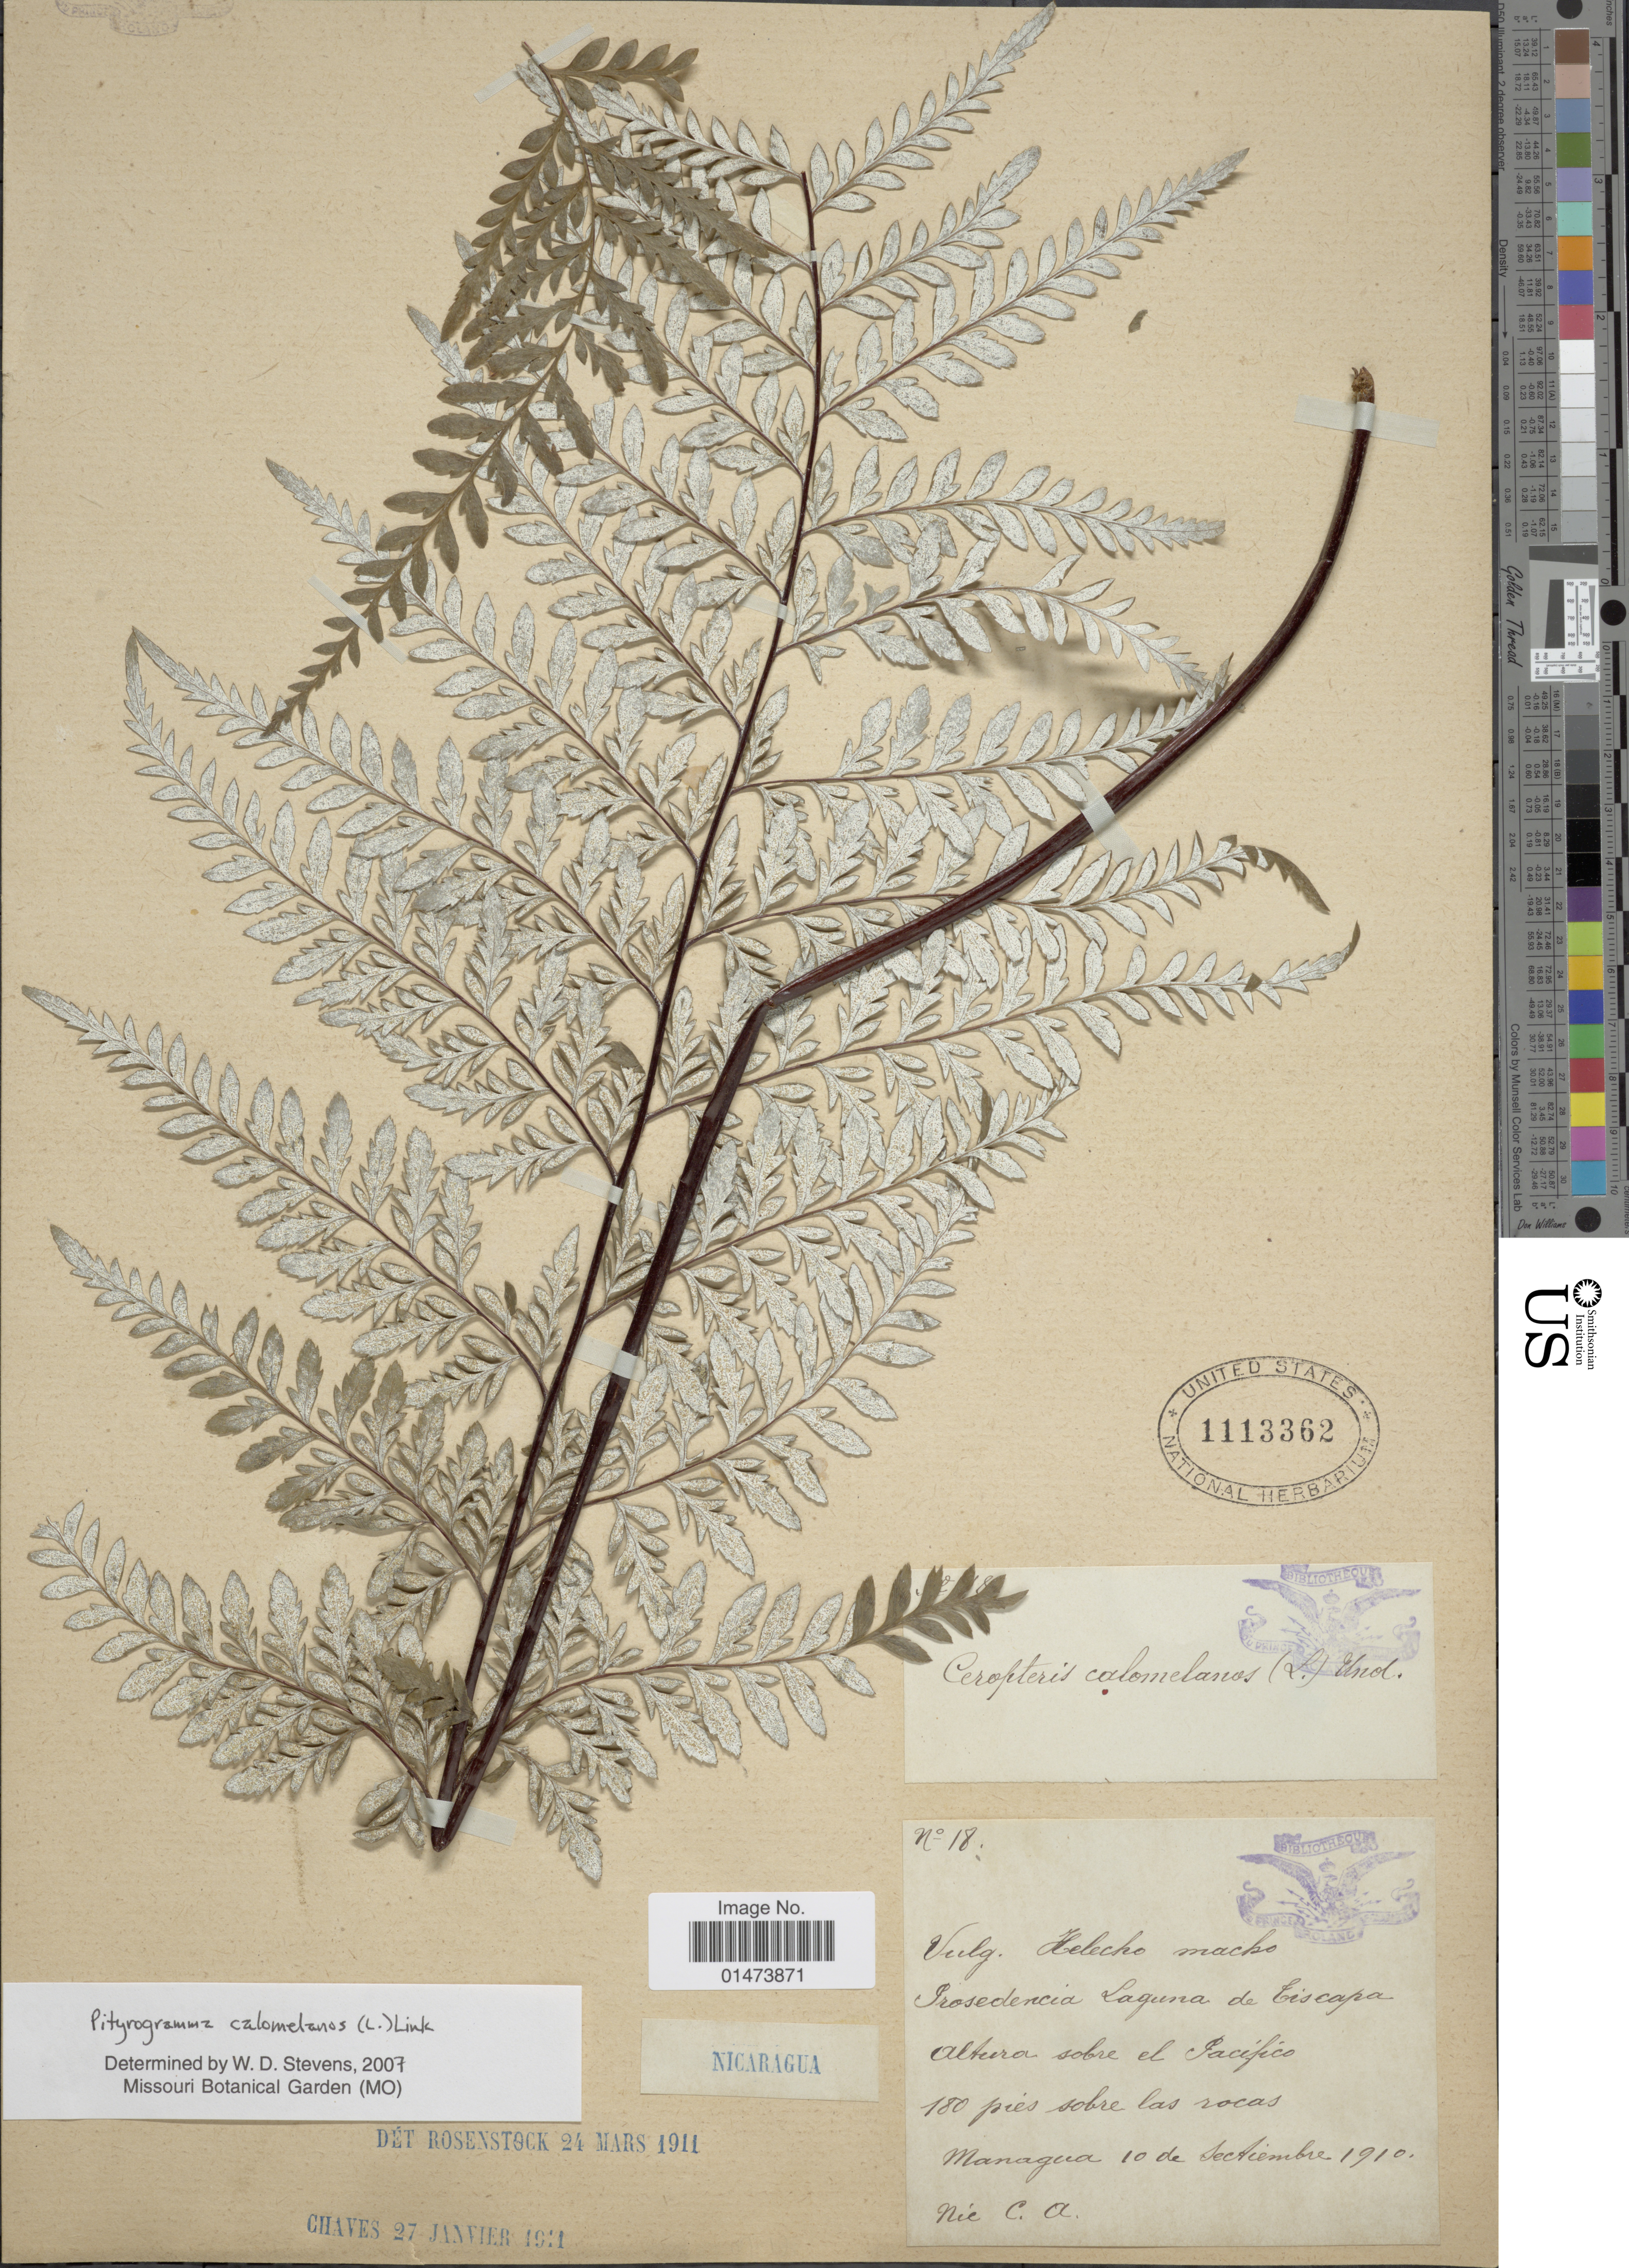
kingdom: Plantae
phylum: Tracheophyta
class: Polypodiopsida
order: Polypodiales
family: Pteridaceae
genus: Pityrogramma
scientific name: Pityrogramma calomelanos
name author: (L.) Link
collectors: C. Nie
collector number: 18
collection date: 1910-12-10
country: Nicaragua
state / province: Managua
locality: Prosedencia Laguna de Tiscapa altura sobre el pacifico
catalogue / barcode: US 1113362